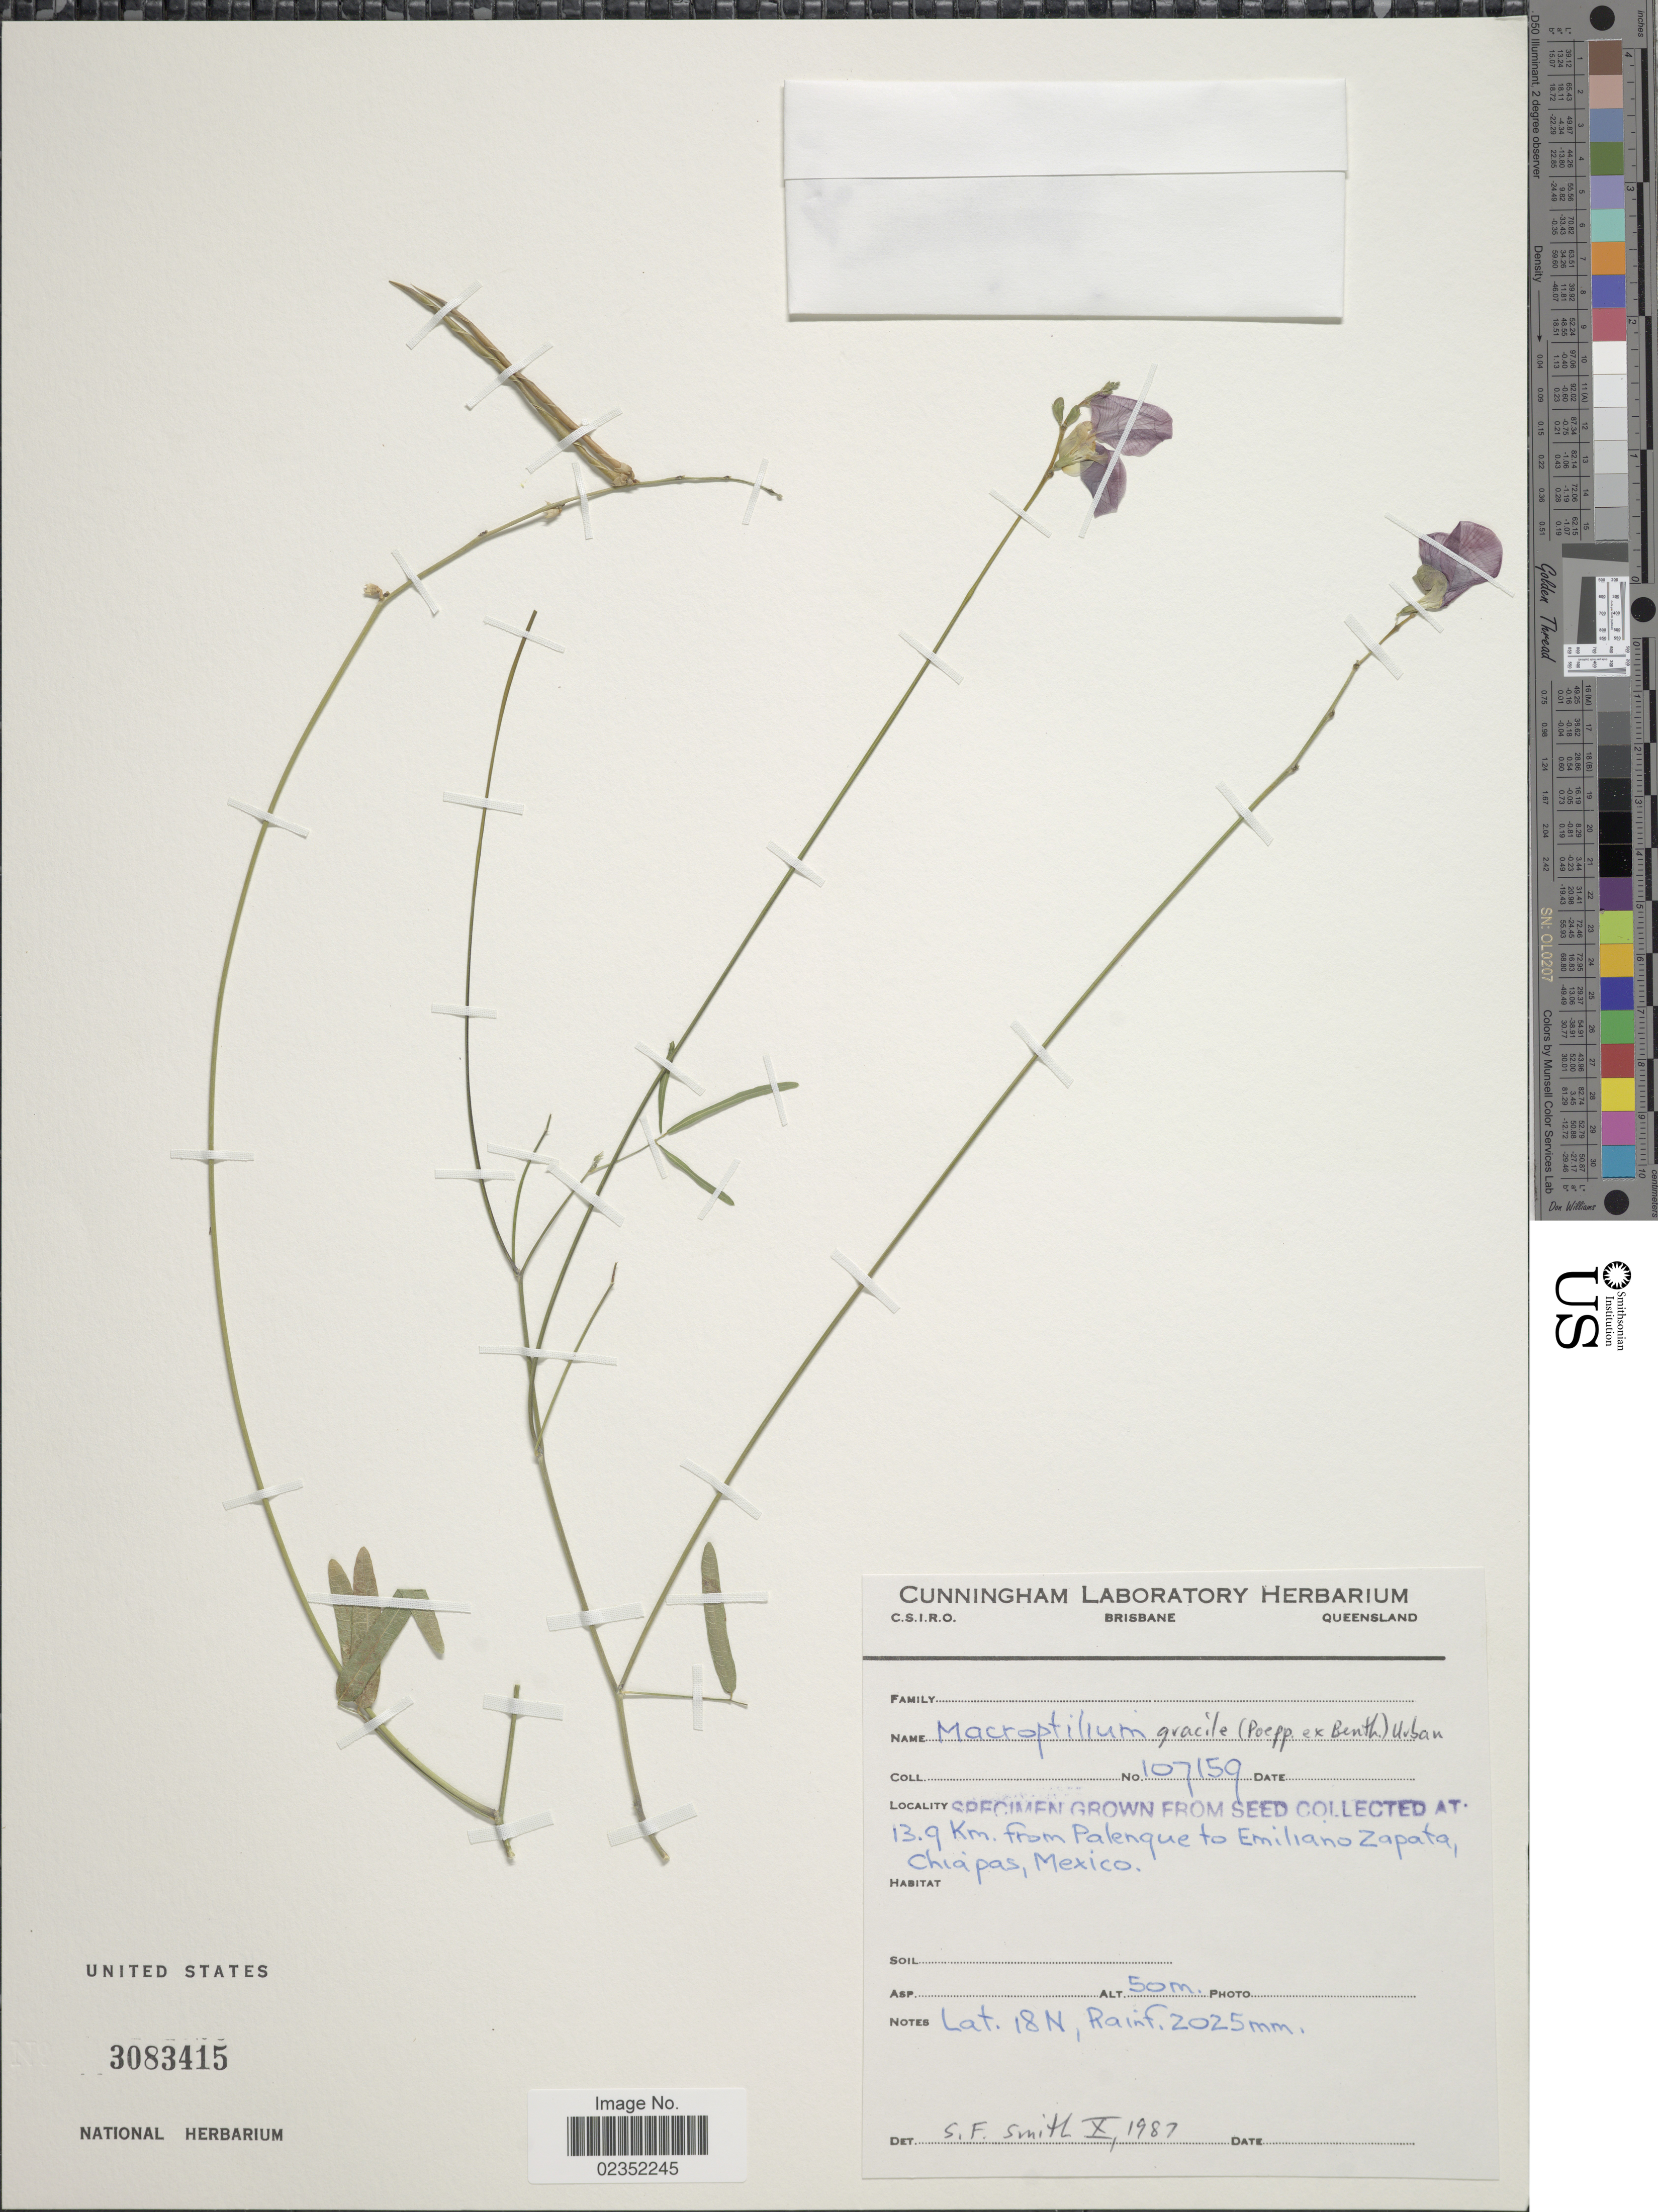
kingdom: Plantae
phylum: Tracheophyta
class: Magnoliopsida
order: Fabales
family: Fabaceae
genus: Macroptilium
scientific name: Macroptilium gracile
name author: (Poepp. ex Benth.) Urb.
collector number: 107159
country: Mexico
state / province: Chiapas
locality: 13.9 Km. from Palenque to Emiliano Zapata, Chiapas, Mexico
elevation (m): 50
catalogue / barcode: US 3083415